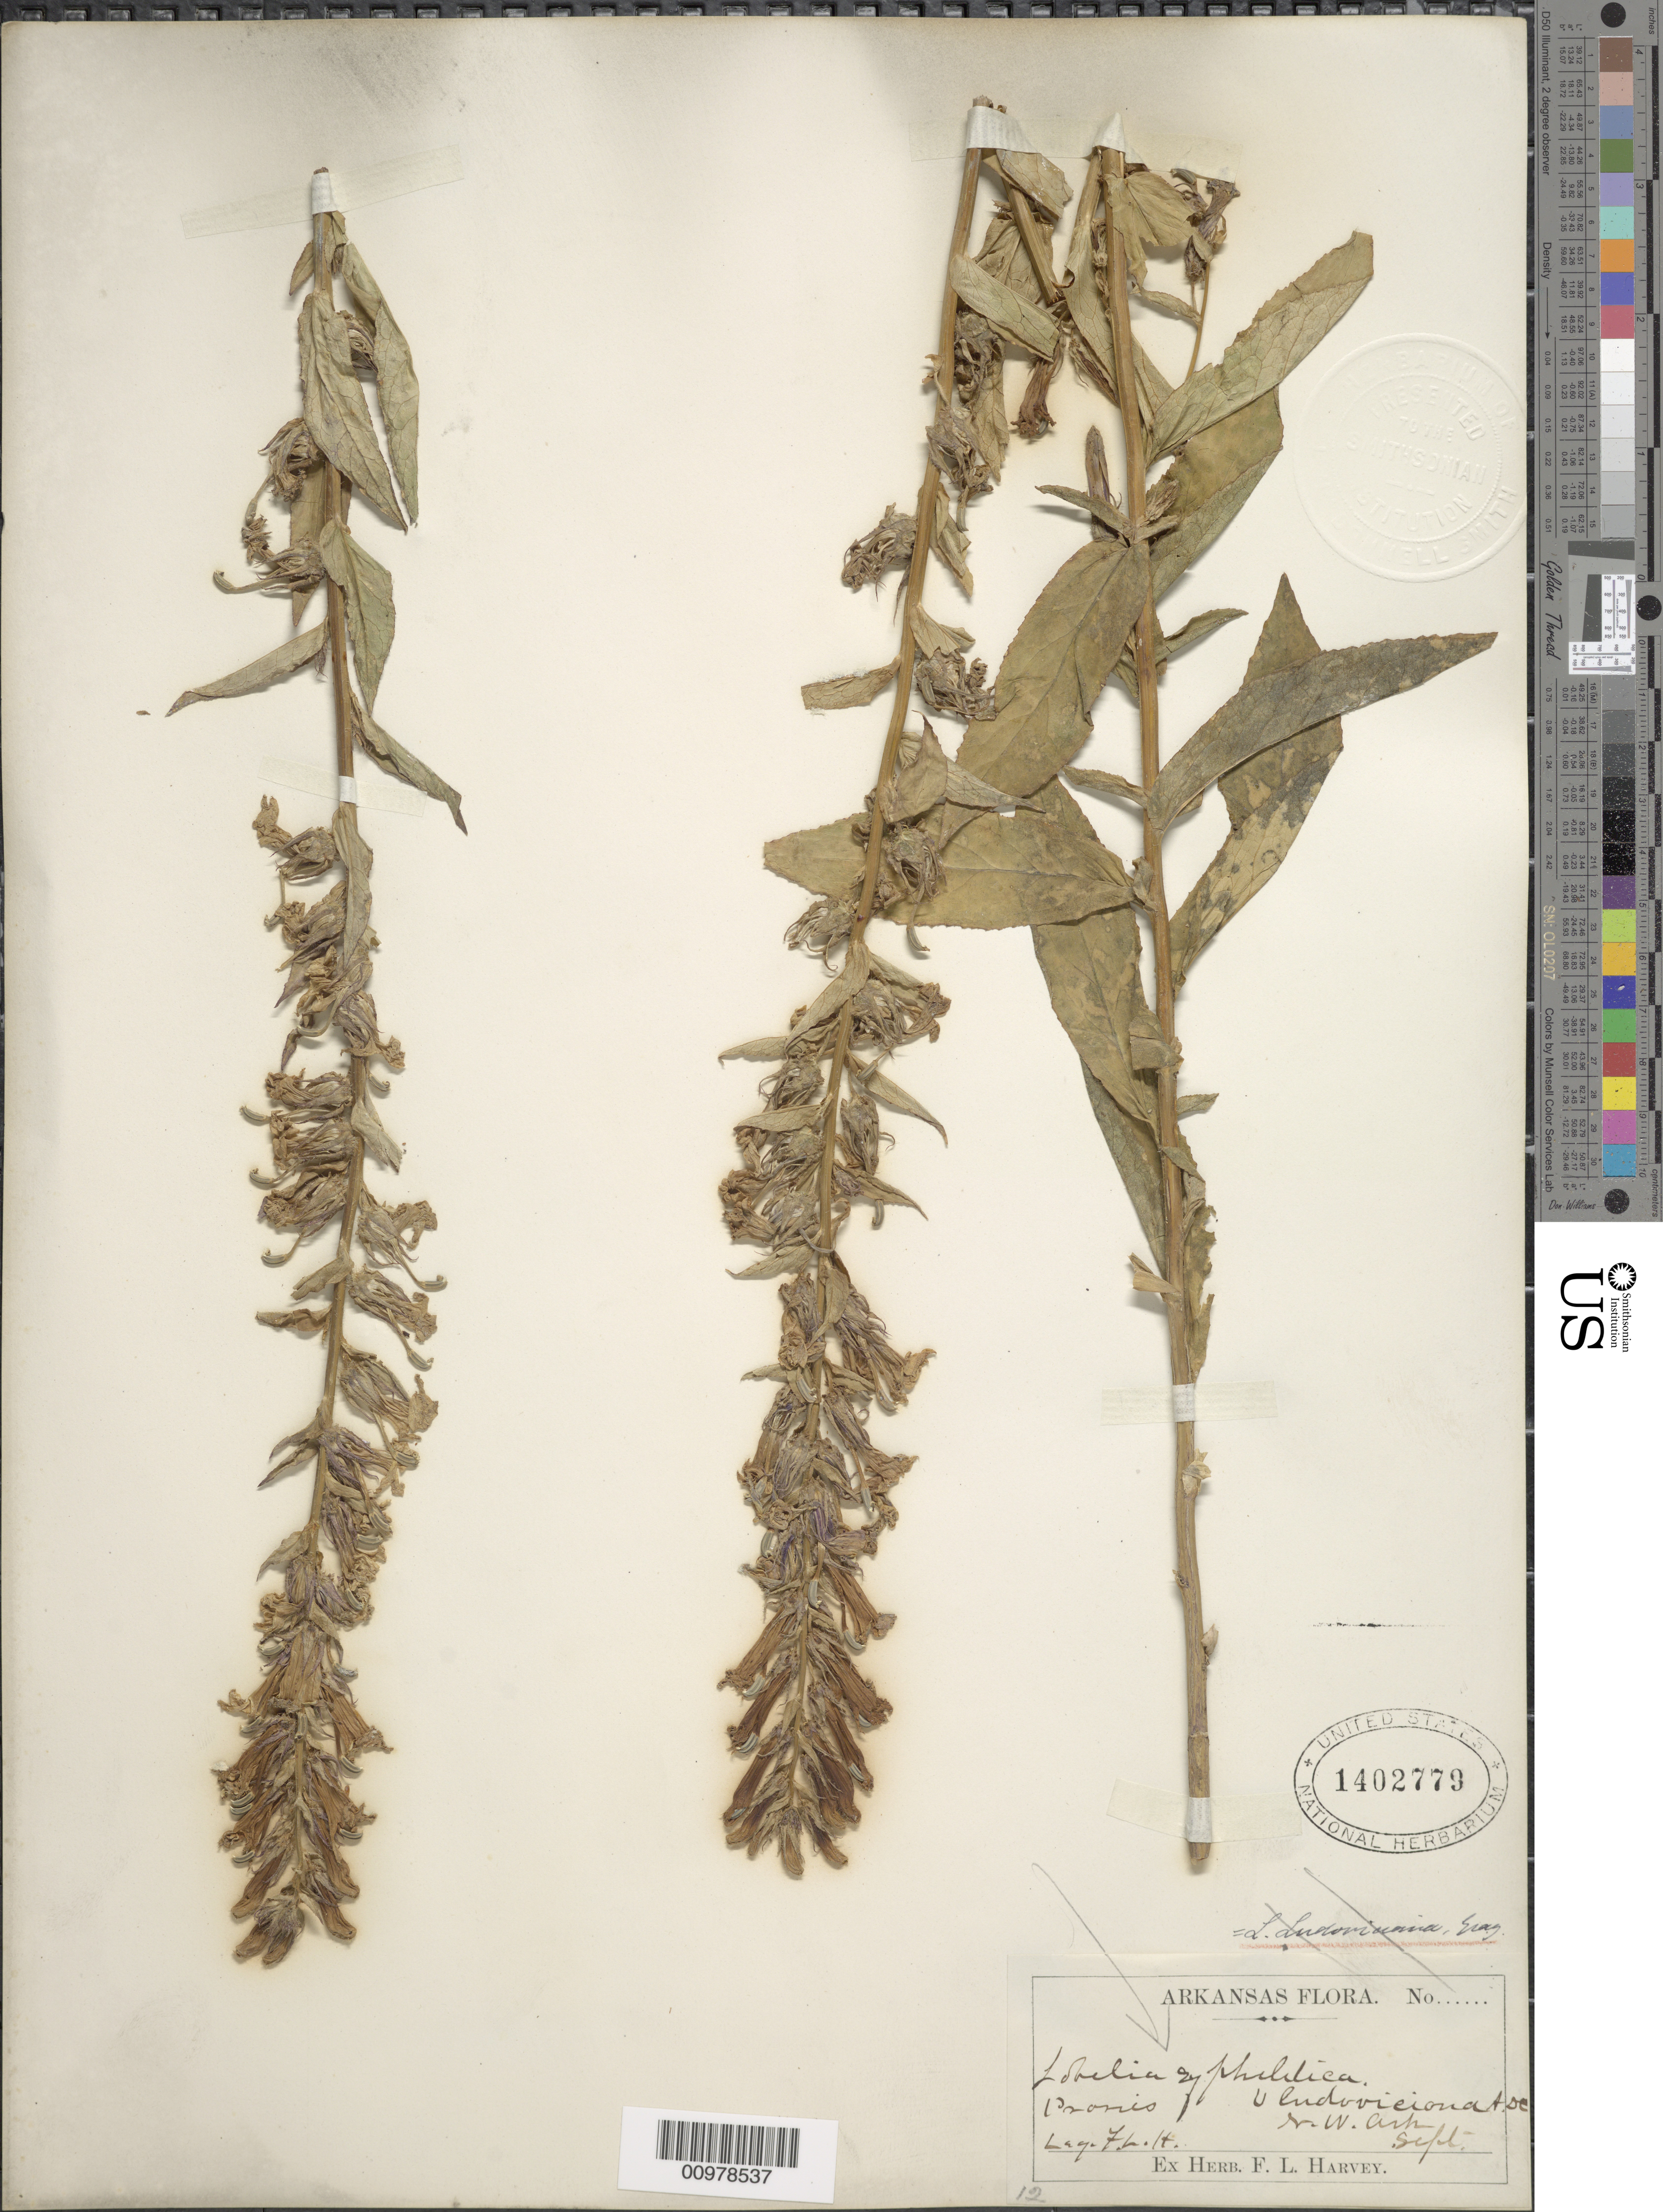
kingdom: Plantae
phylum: Tracheophyta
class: Magnoliopsida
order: Asterales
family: Campanulaceae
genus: Lobelia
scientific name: Lobelia siphilitica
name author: L.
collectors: F. L. Harvey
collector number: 12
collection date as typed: Sept.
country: United States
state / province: Arkansas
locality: N.W. Arkansas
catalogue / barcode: US 1402779